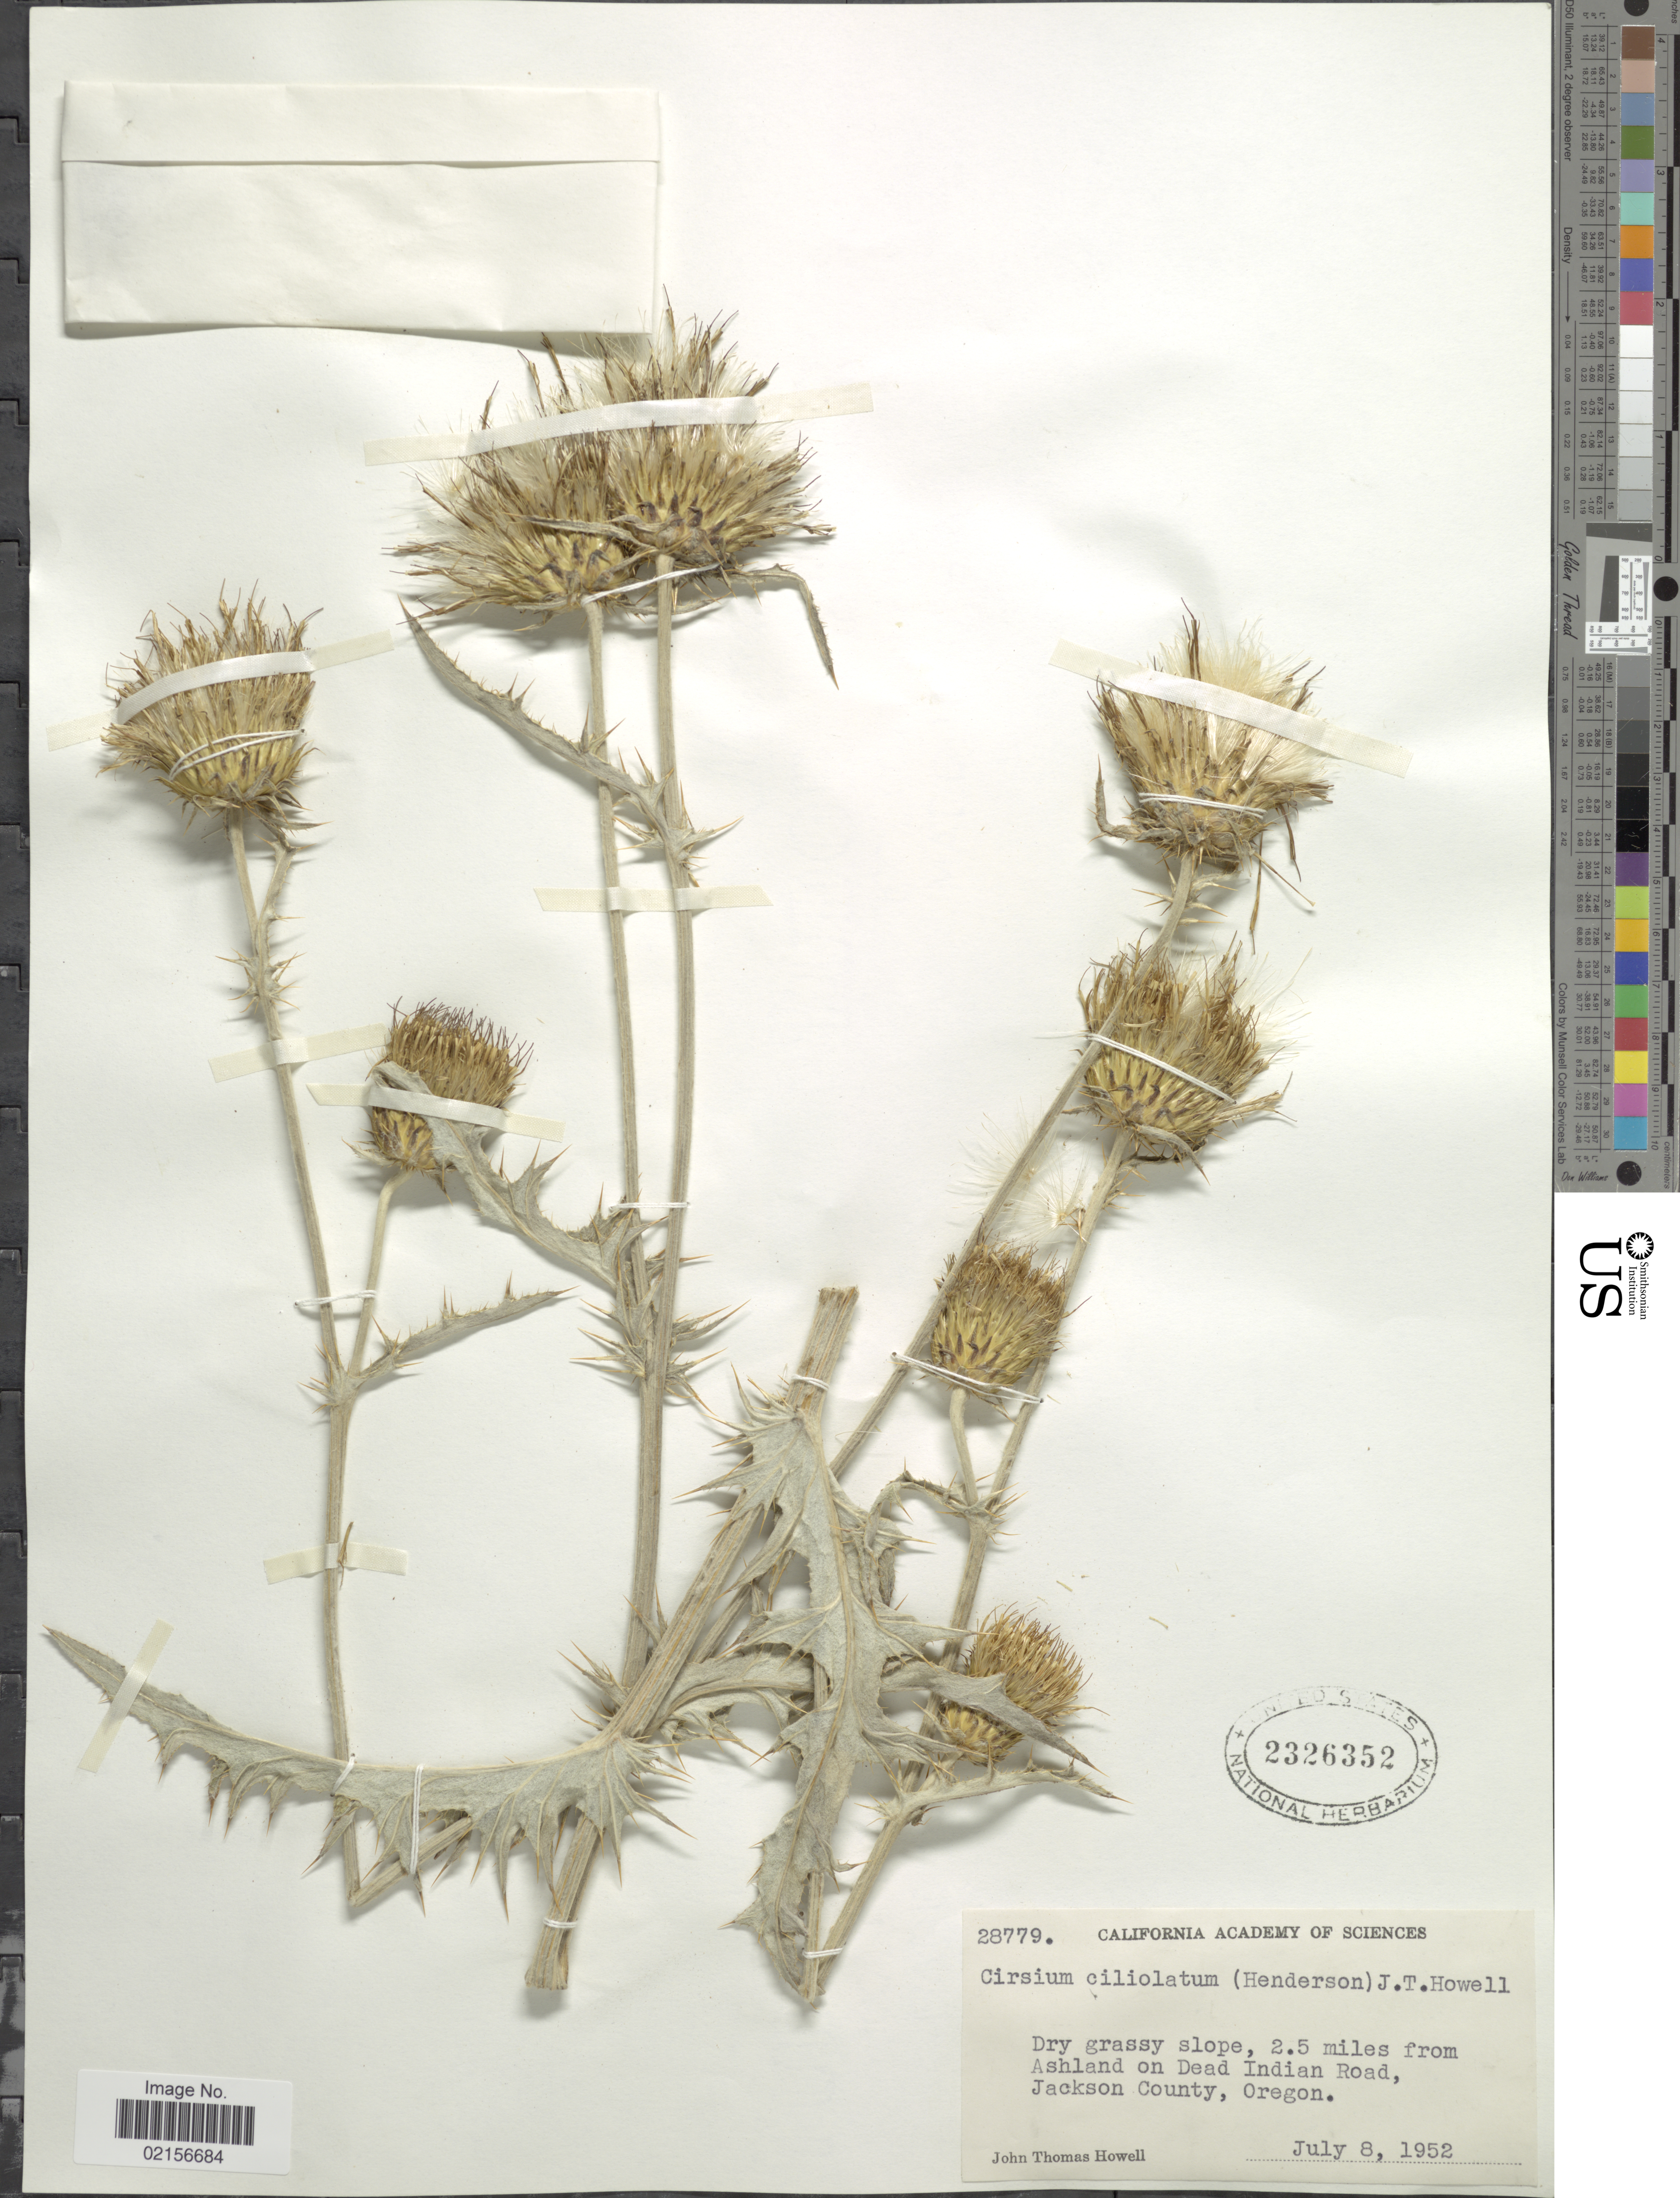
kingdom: Plantae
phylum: Tracheophyta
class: Magnoliopsida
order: Asterales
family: Asteraceae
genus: Cirsium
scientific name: Cirsium ciliolatum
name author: (L.F. Hend.) J.T. Howell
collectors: J. T. Howell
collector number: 28779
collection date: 1952-07-08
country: United States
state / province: Oregon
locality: Dry grassy slope, 2.5 miles from Ashkand on Dead Indian Road, Jackson County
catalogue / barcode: US 2326352